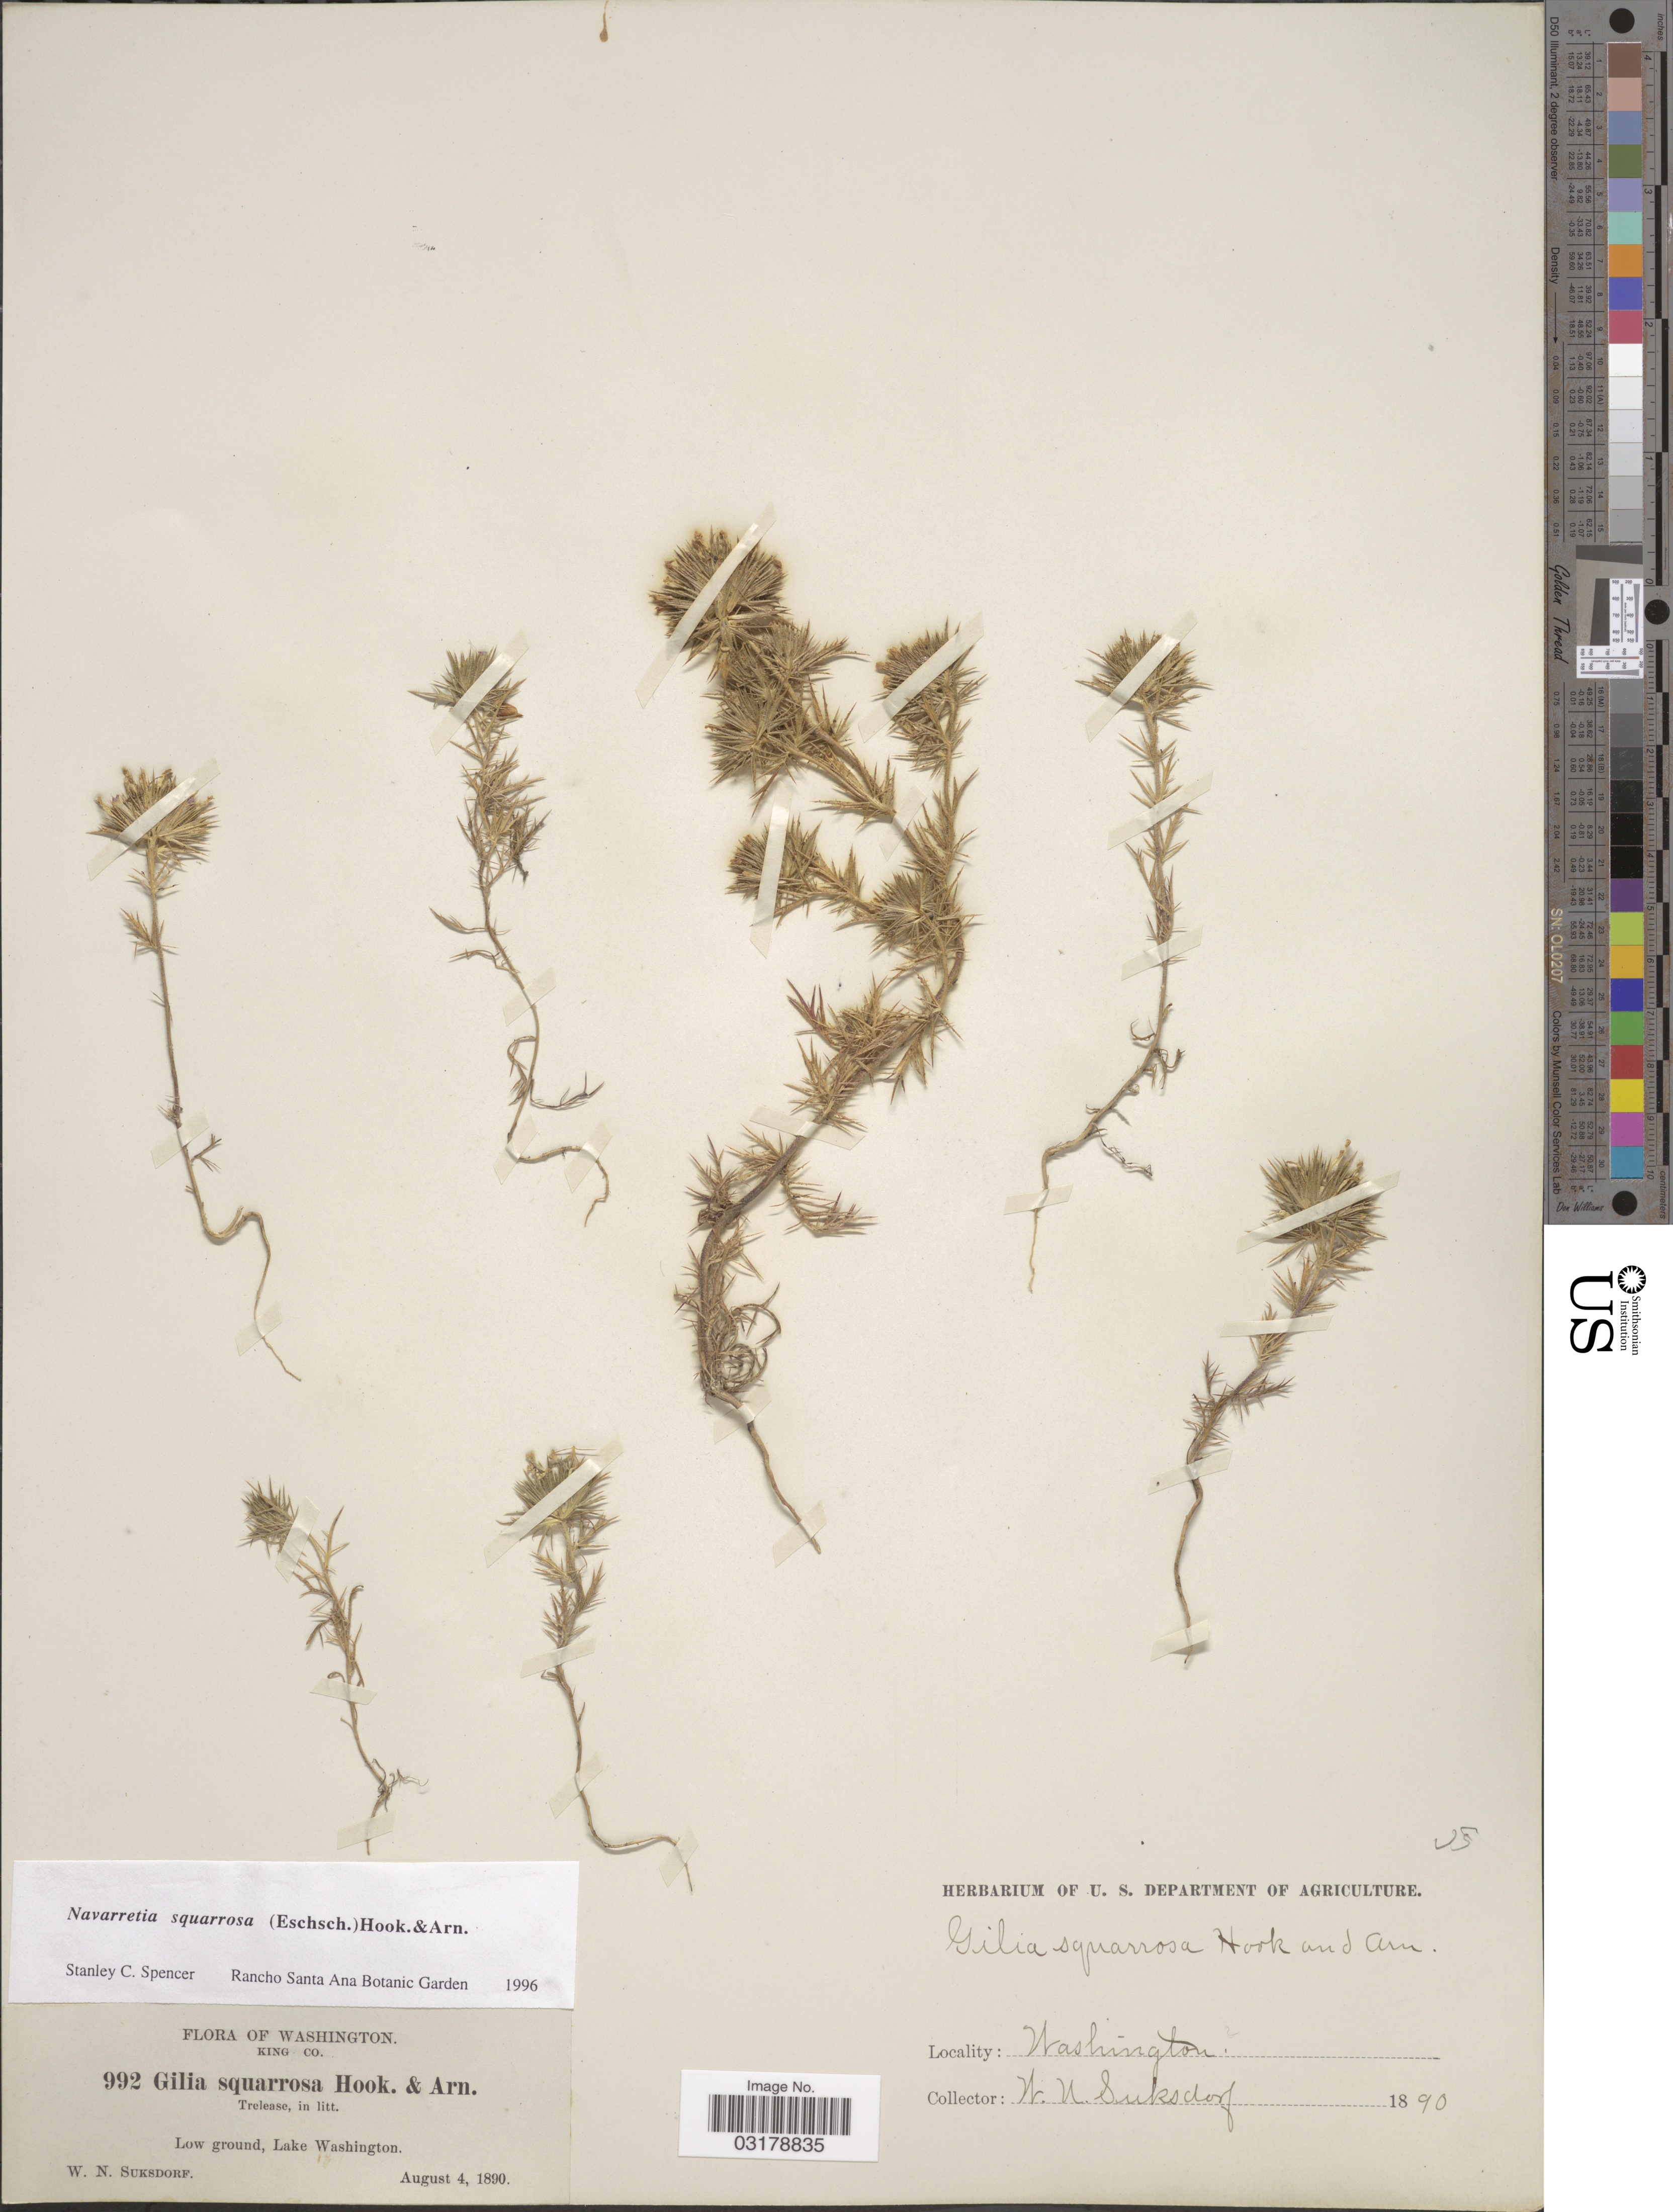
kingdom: Plantae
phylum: Tracheophyta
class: Magnoliopsida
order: Ericales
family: Polemoniaceae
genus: Navarretia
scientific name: Navarretia squarrosa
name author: (Eschsch.) Hook. & Arn.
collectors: W. N. Suksdorf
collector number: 992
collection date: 1890-08-04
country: United States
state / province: Washington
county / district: King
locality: King Co. Low ground, Lake Washington.